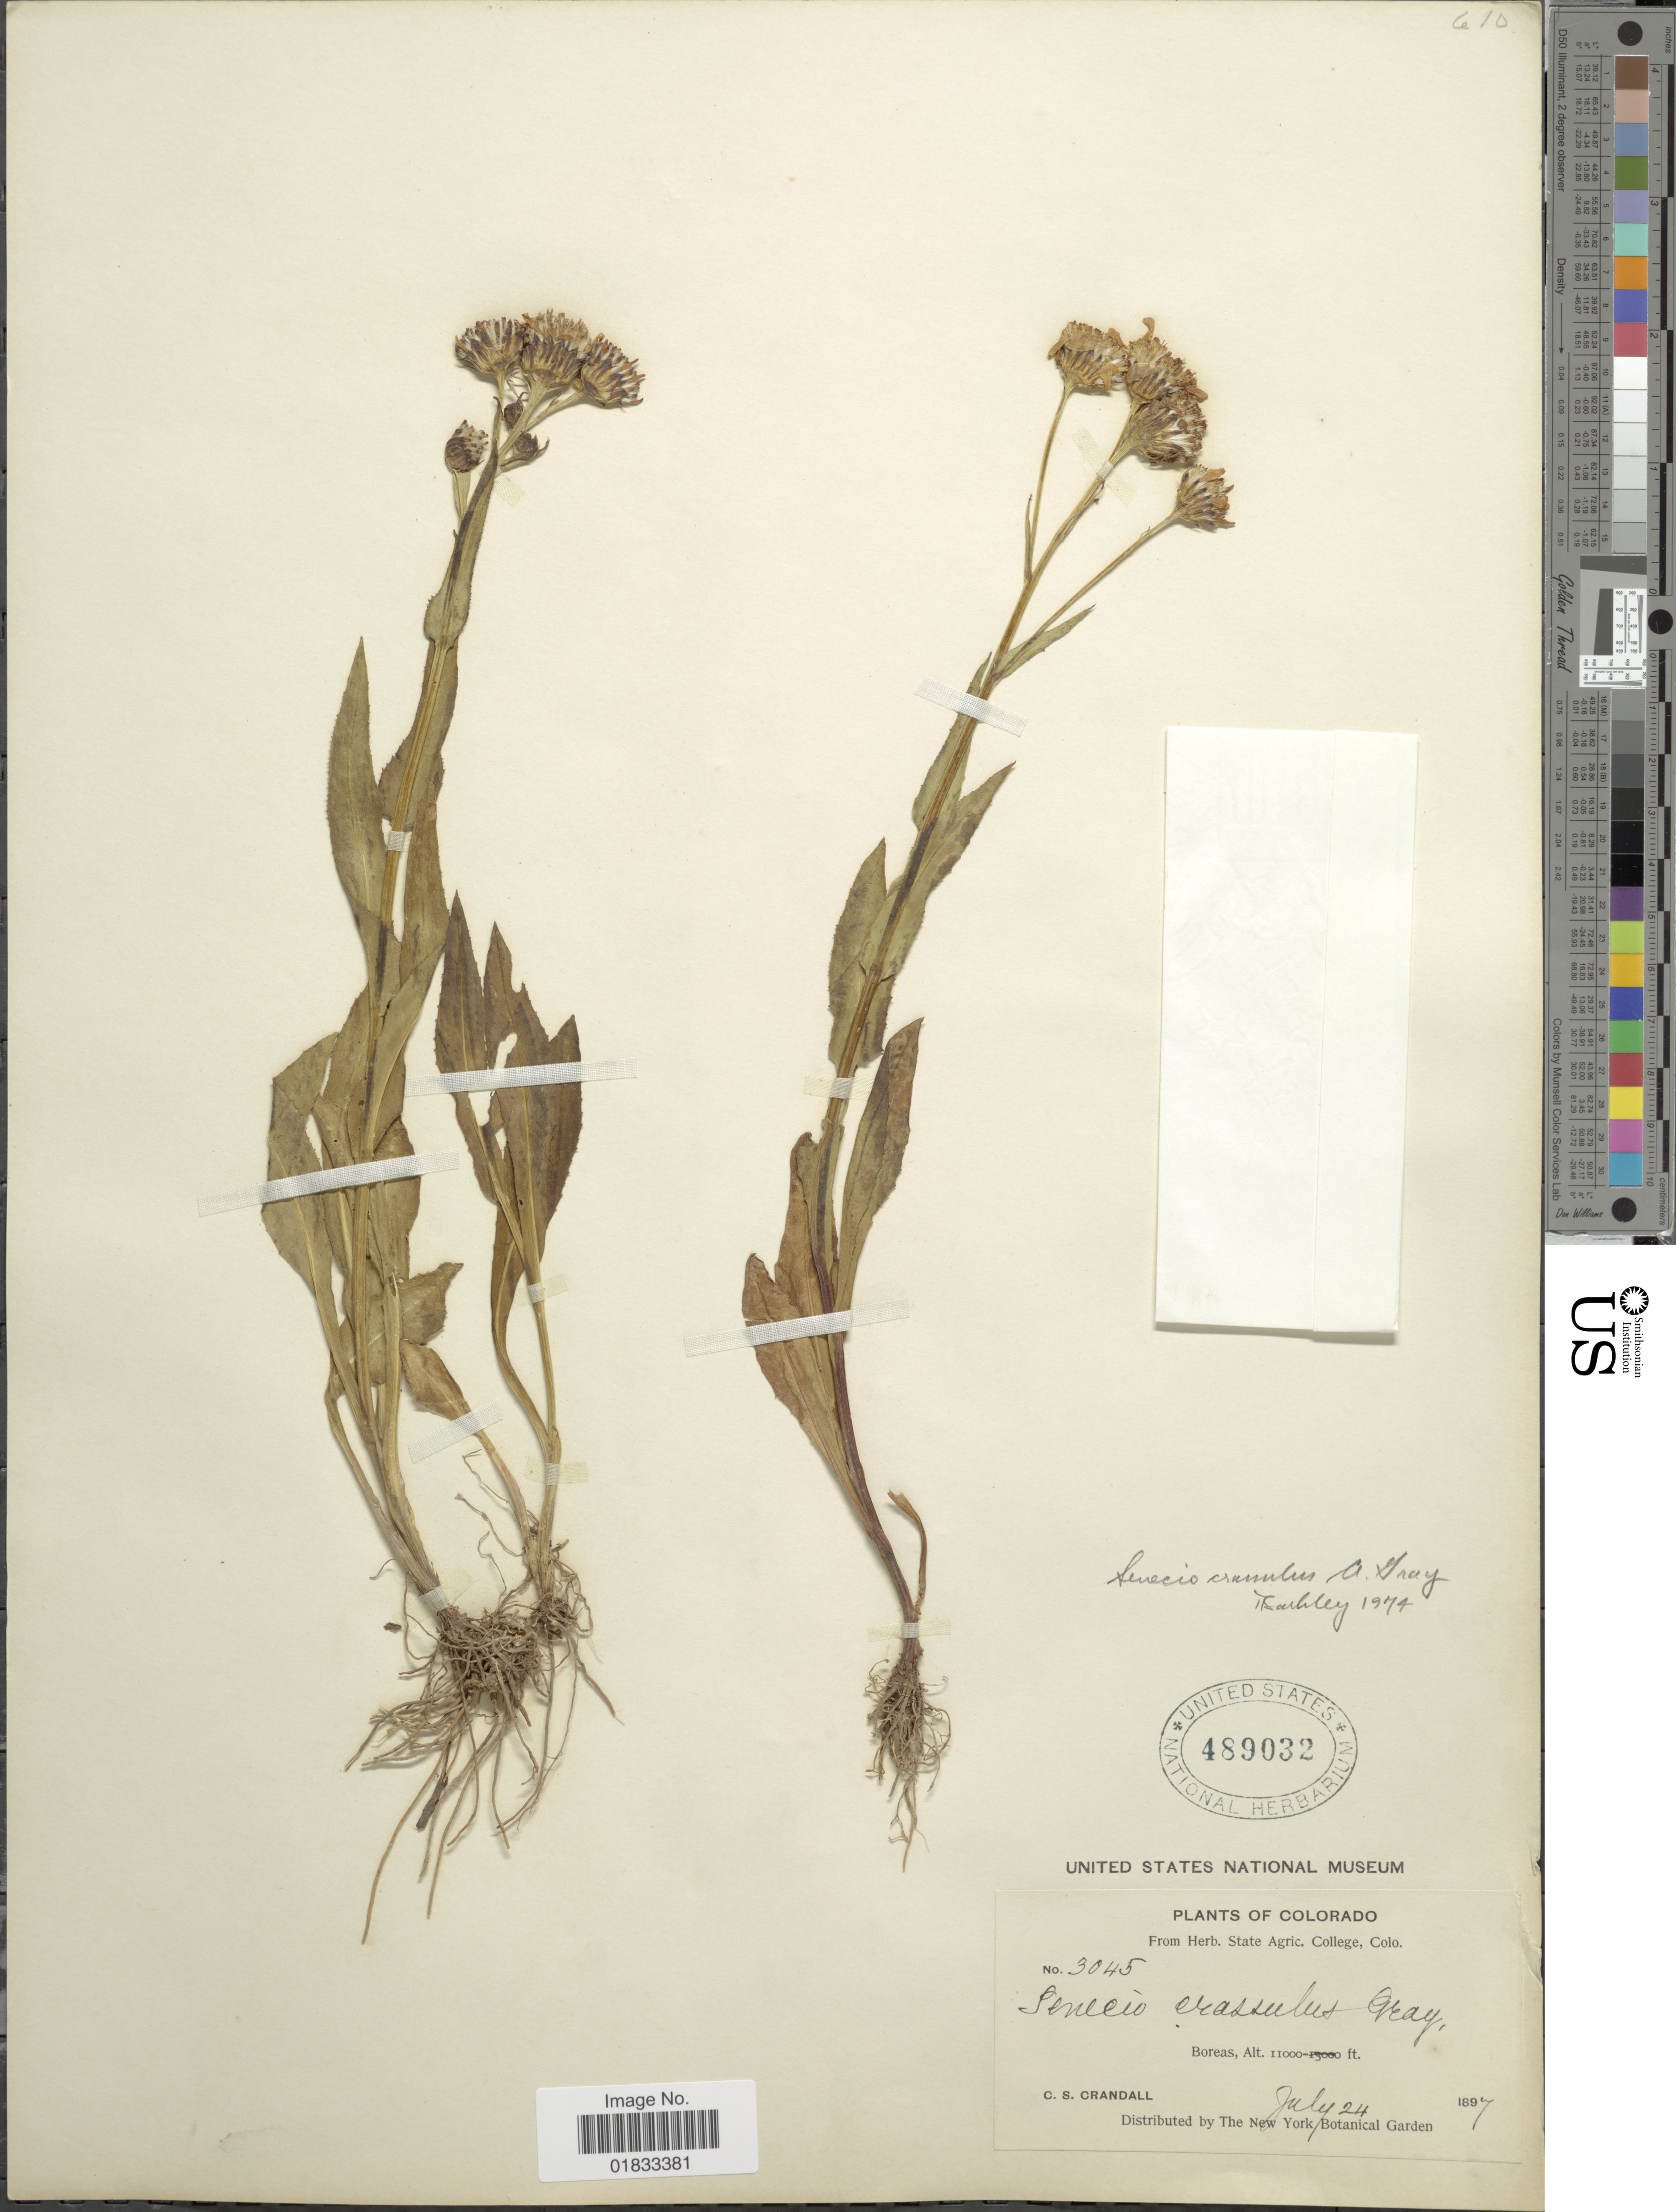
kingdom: Plantae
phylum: Tracheophyta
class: Magnoliopsida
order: Asterales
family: Asteraceae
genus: Senecio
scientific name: Senecio crassulus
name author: A. Gray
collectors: C. Crandall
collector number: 3045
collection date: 1897-07-24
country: United States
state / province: Colorado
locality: Boreas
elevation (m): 3353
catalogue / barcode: US 489032